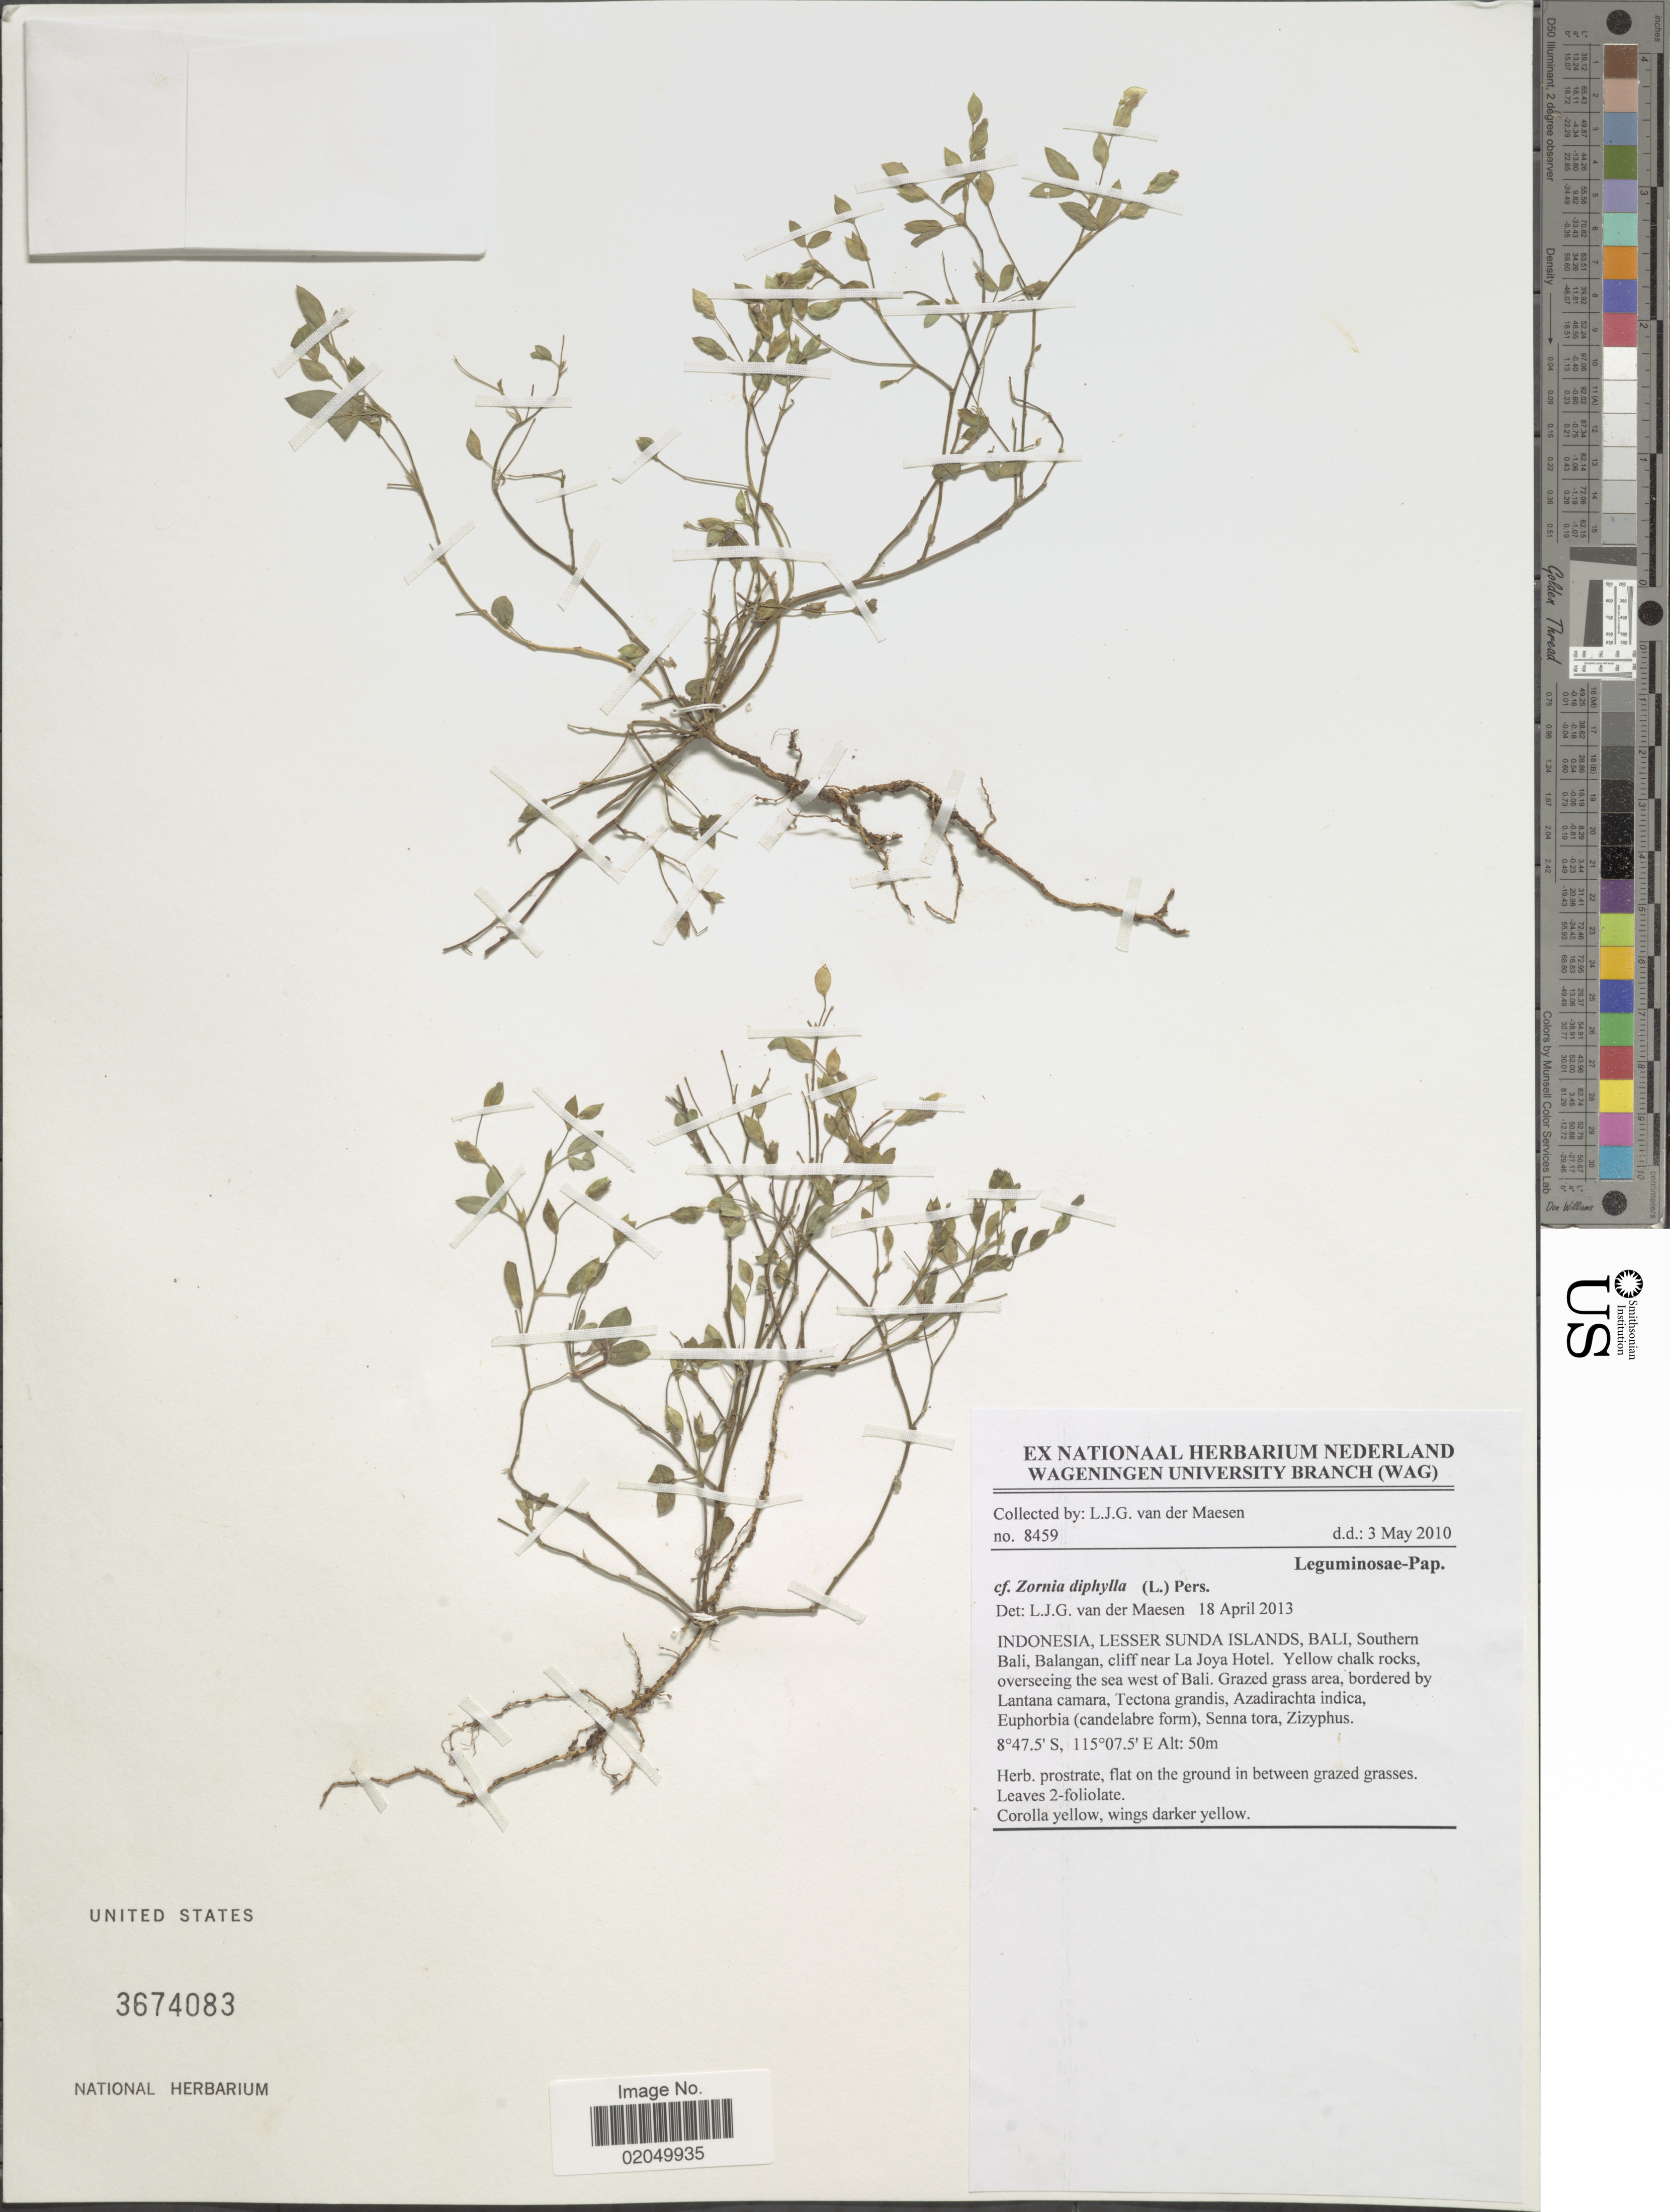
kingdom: Plantae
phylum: Tracheophyta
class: Magnoliopsida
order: Fabales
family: Fabaceae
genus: Zornia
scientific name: Zornia diphylla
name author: (L.) Pers.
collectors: L. van der Maesen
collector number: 8459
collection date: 2010-05-03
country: Indonesia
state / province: Nusa Tenggara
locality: Lesser Sunda Islands, southern Bali, Balangan, cliff near La Joya Hotel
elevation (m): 50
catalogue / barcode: US 3674083